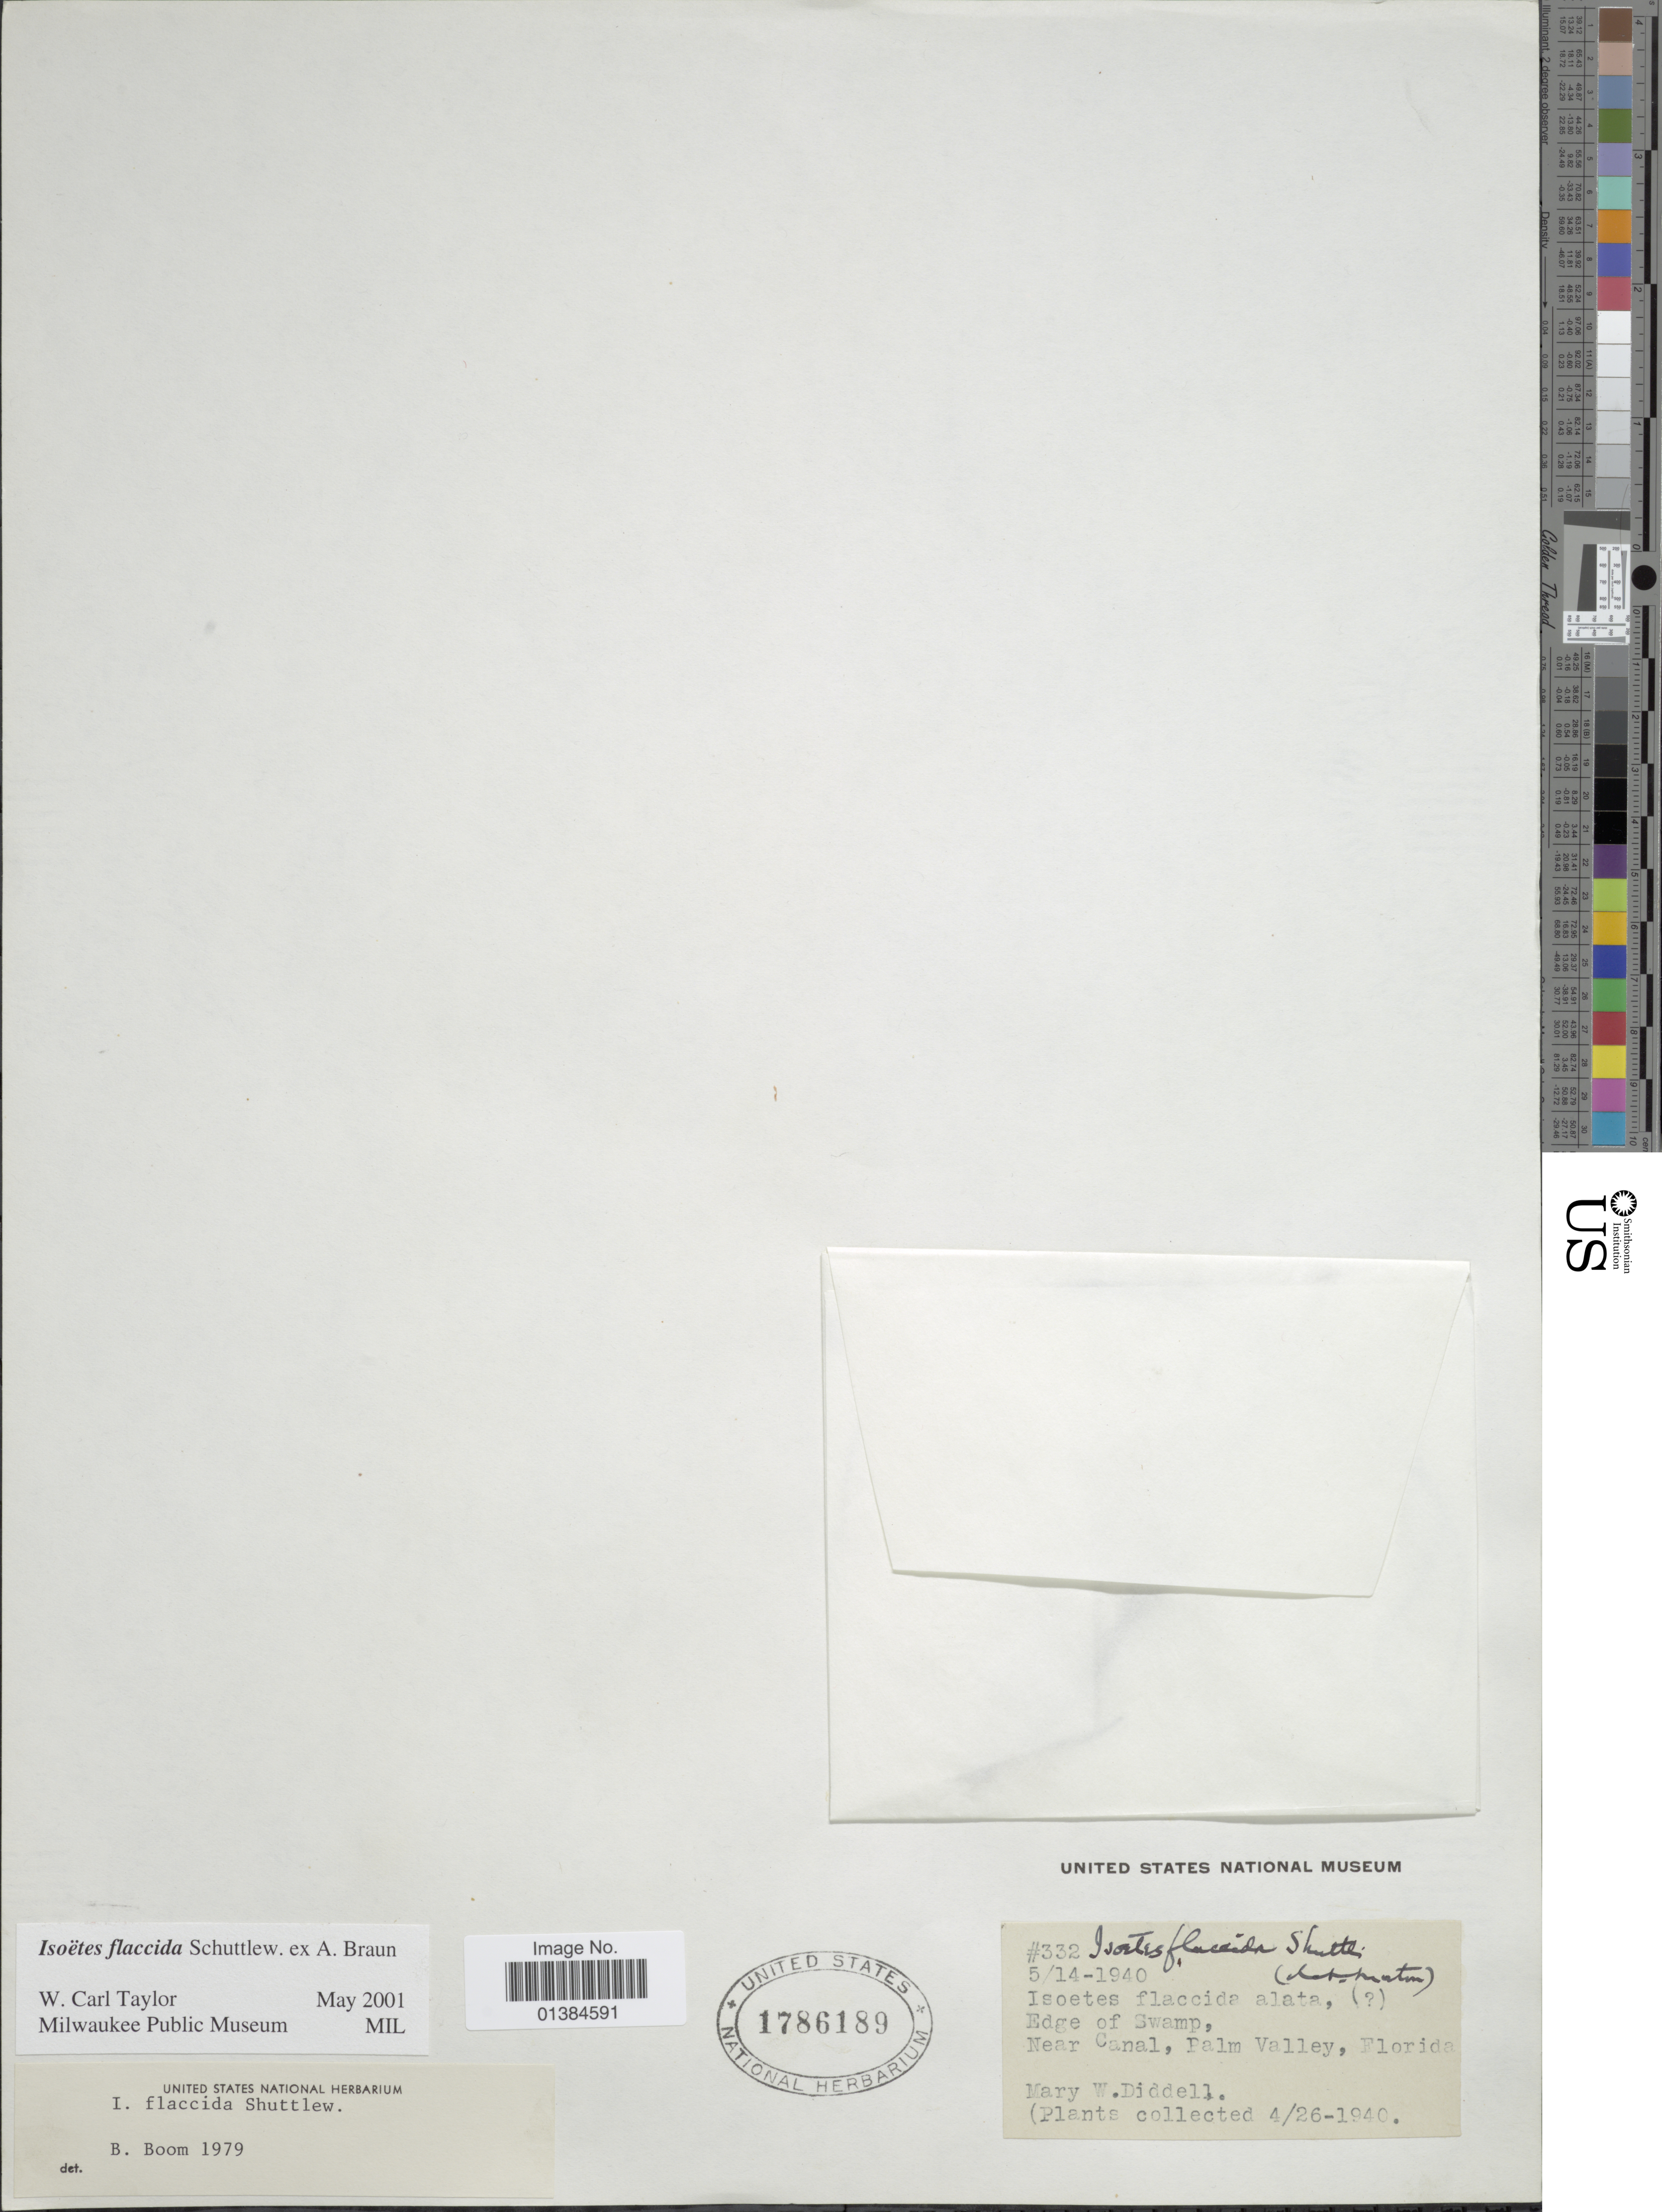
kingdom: Plantae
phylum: Tracheophyta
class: Lycopodiopsida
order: Isoetales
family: Isoetaceae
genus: Isoetes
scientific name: Isoetes flaccida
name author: Shuttlew. ex A. Braun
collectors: M. Diddell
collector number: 332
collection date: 1940-05-14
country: United States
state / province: Florida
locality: Near Canal, Palm Valley.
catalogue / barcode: US 1786189